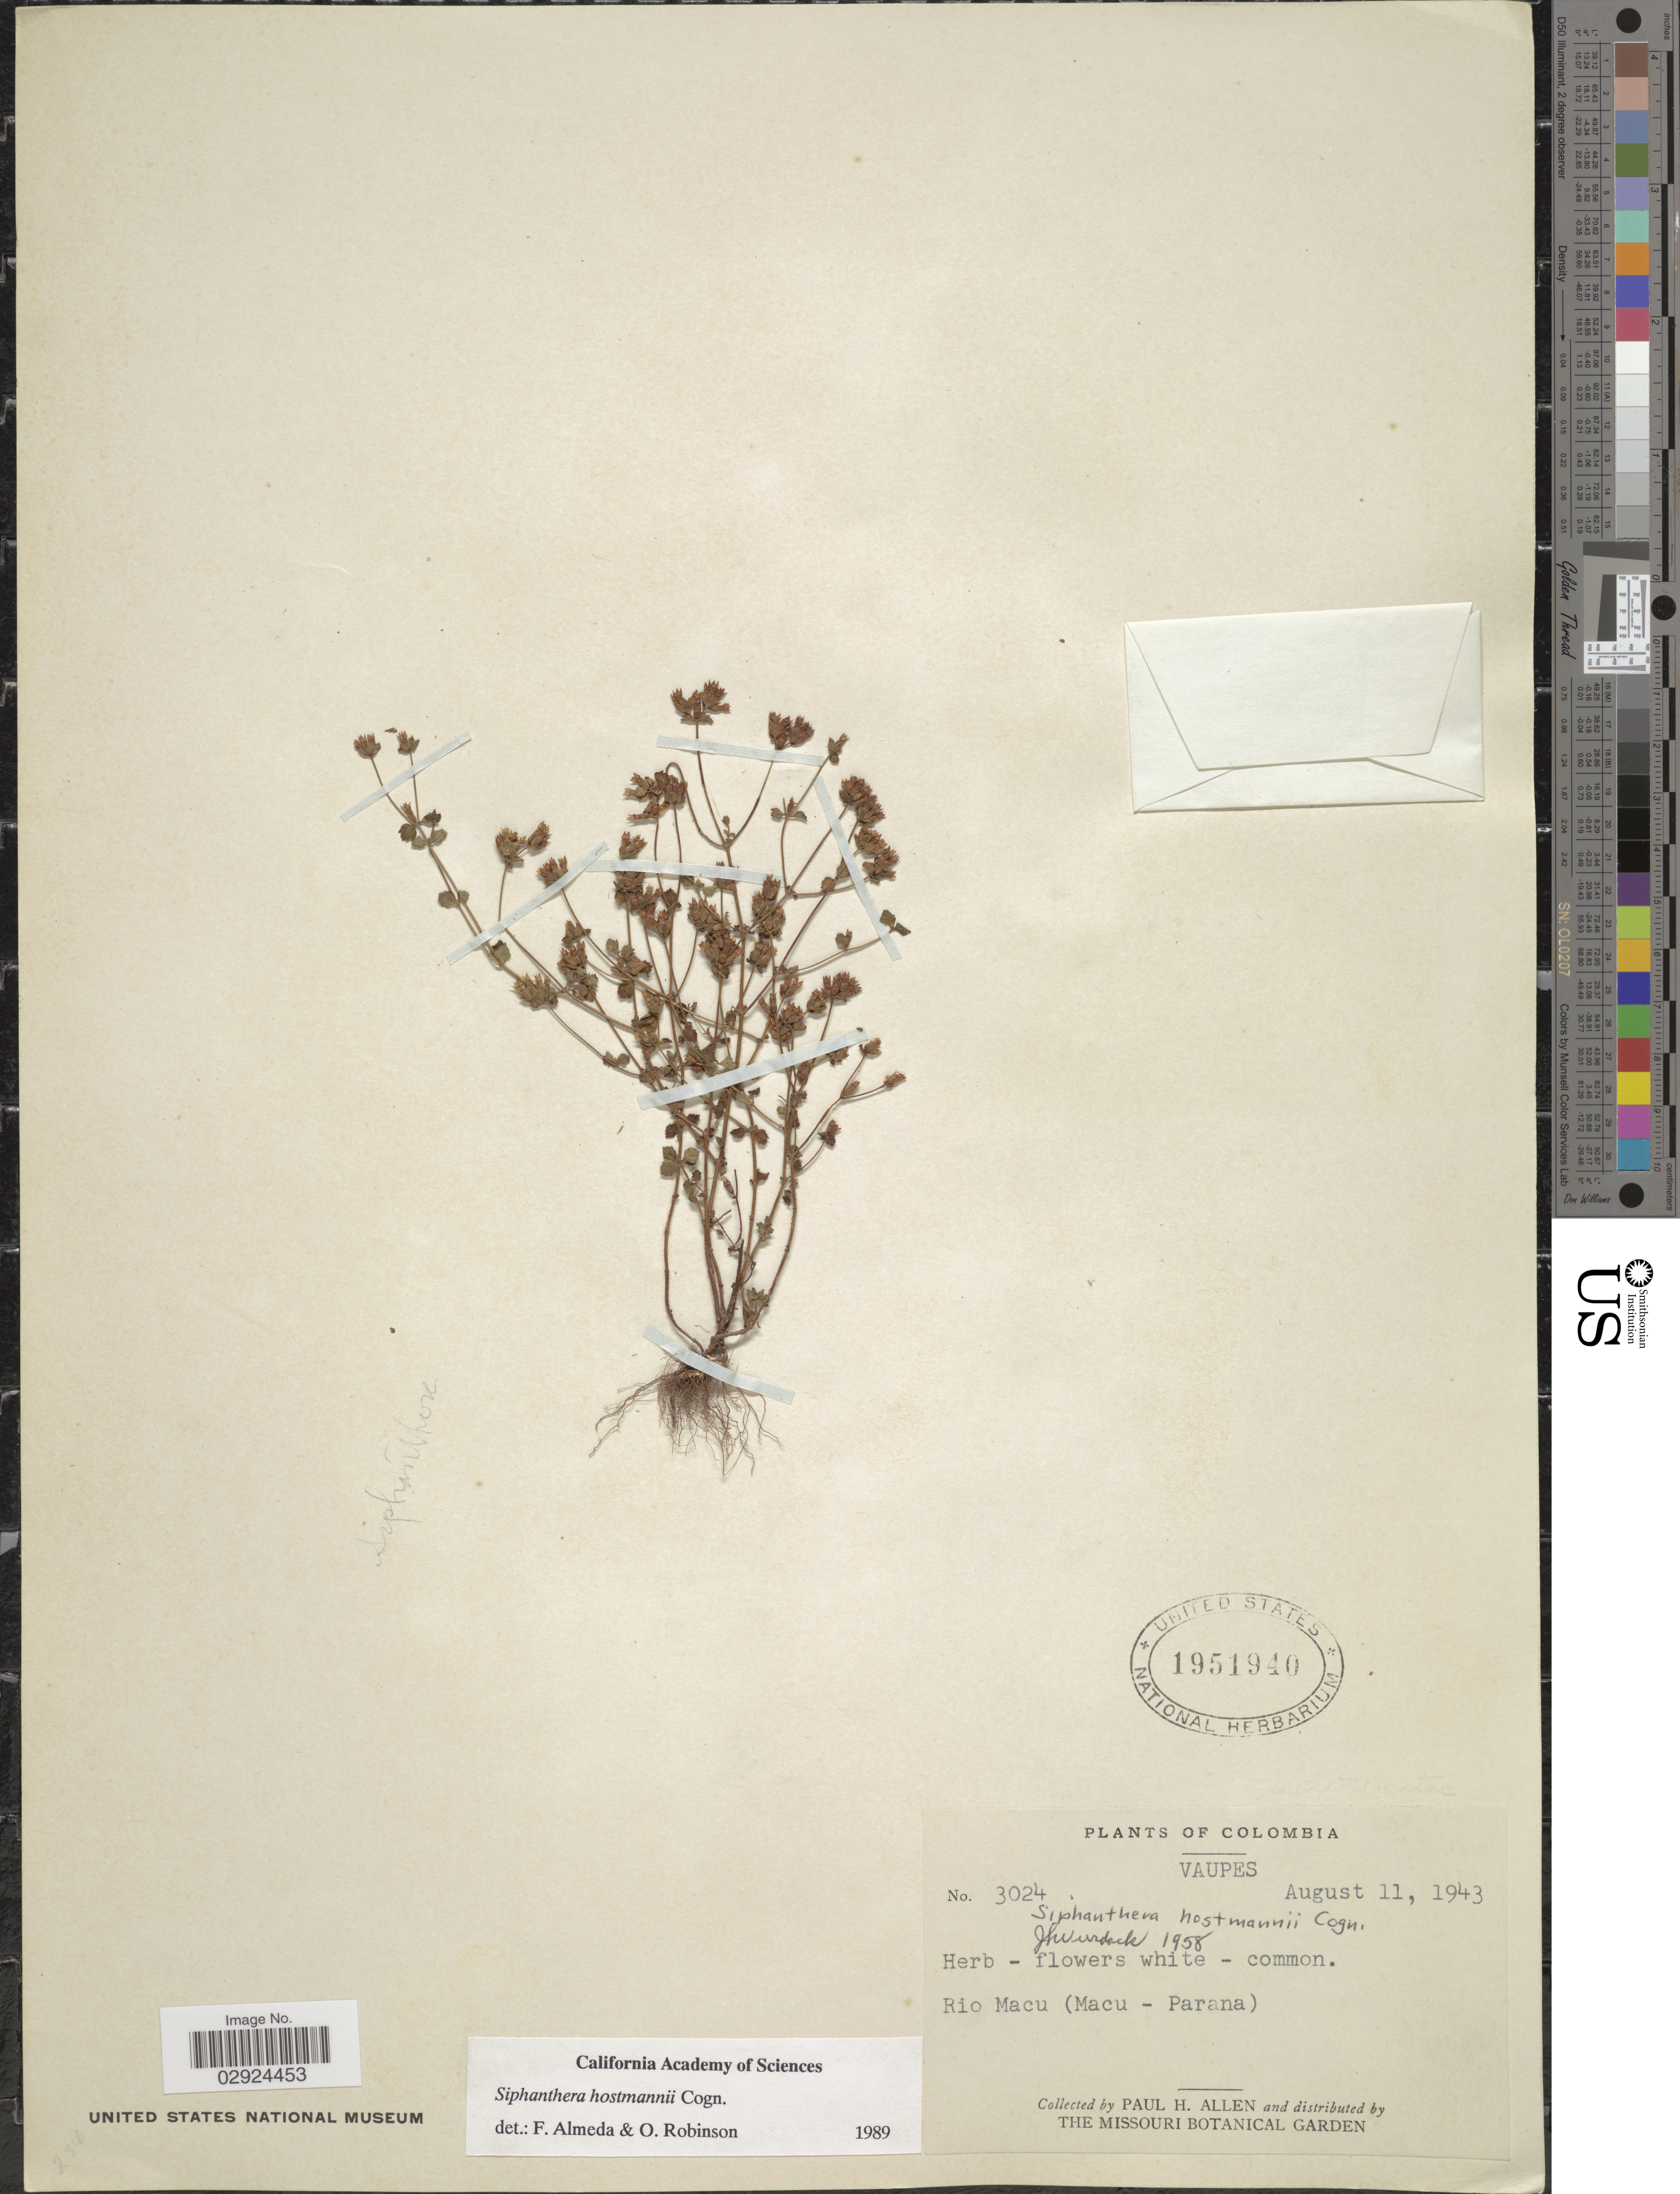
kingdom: Plantae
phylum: Tracheophyta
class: Magnoliopsida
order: Myrtales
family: Melastomataceae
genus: Siphanthera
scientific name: Siphanthera hostmannii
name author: Cogn.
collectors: P. H. Allen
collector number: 3024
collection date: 1943-08-11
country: Colombia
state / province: Vaupés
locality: Rio Macu (Macu - Parana).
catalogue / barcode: US 1951940